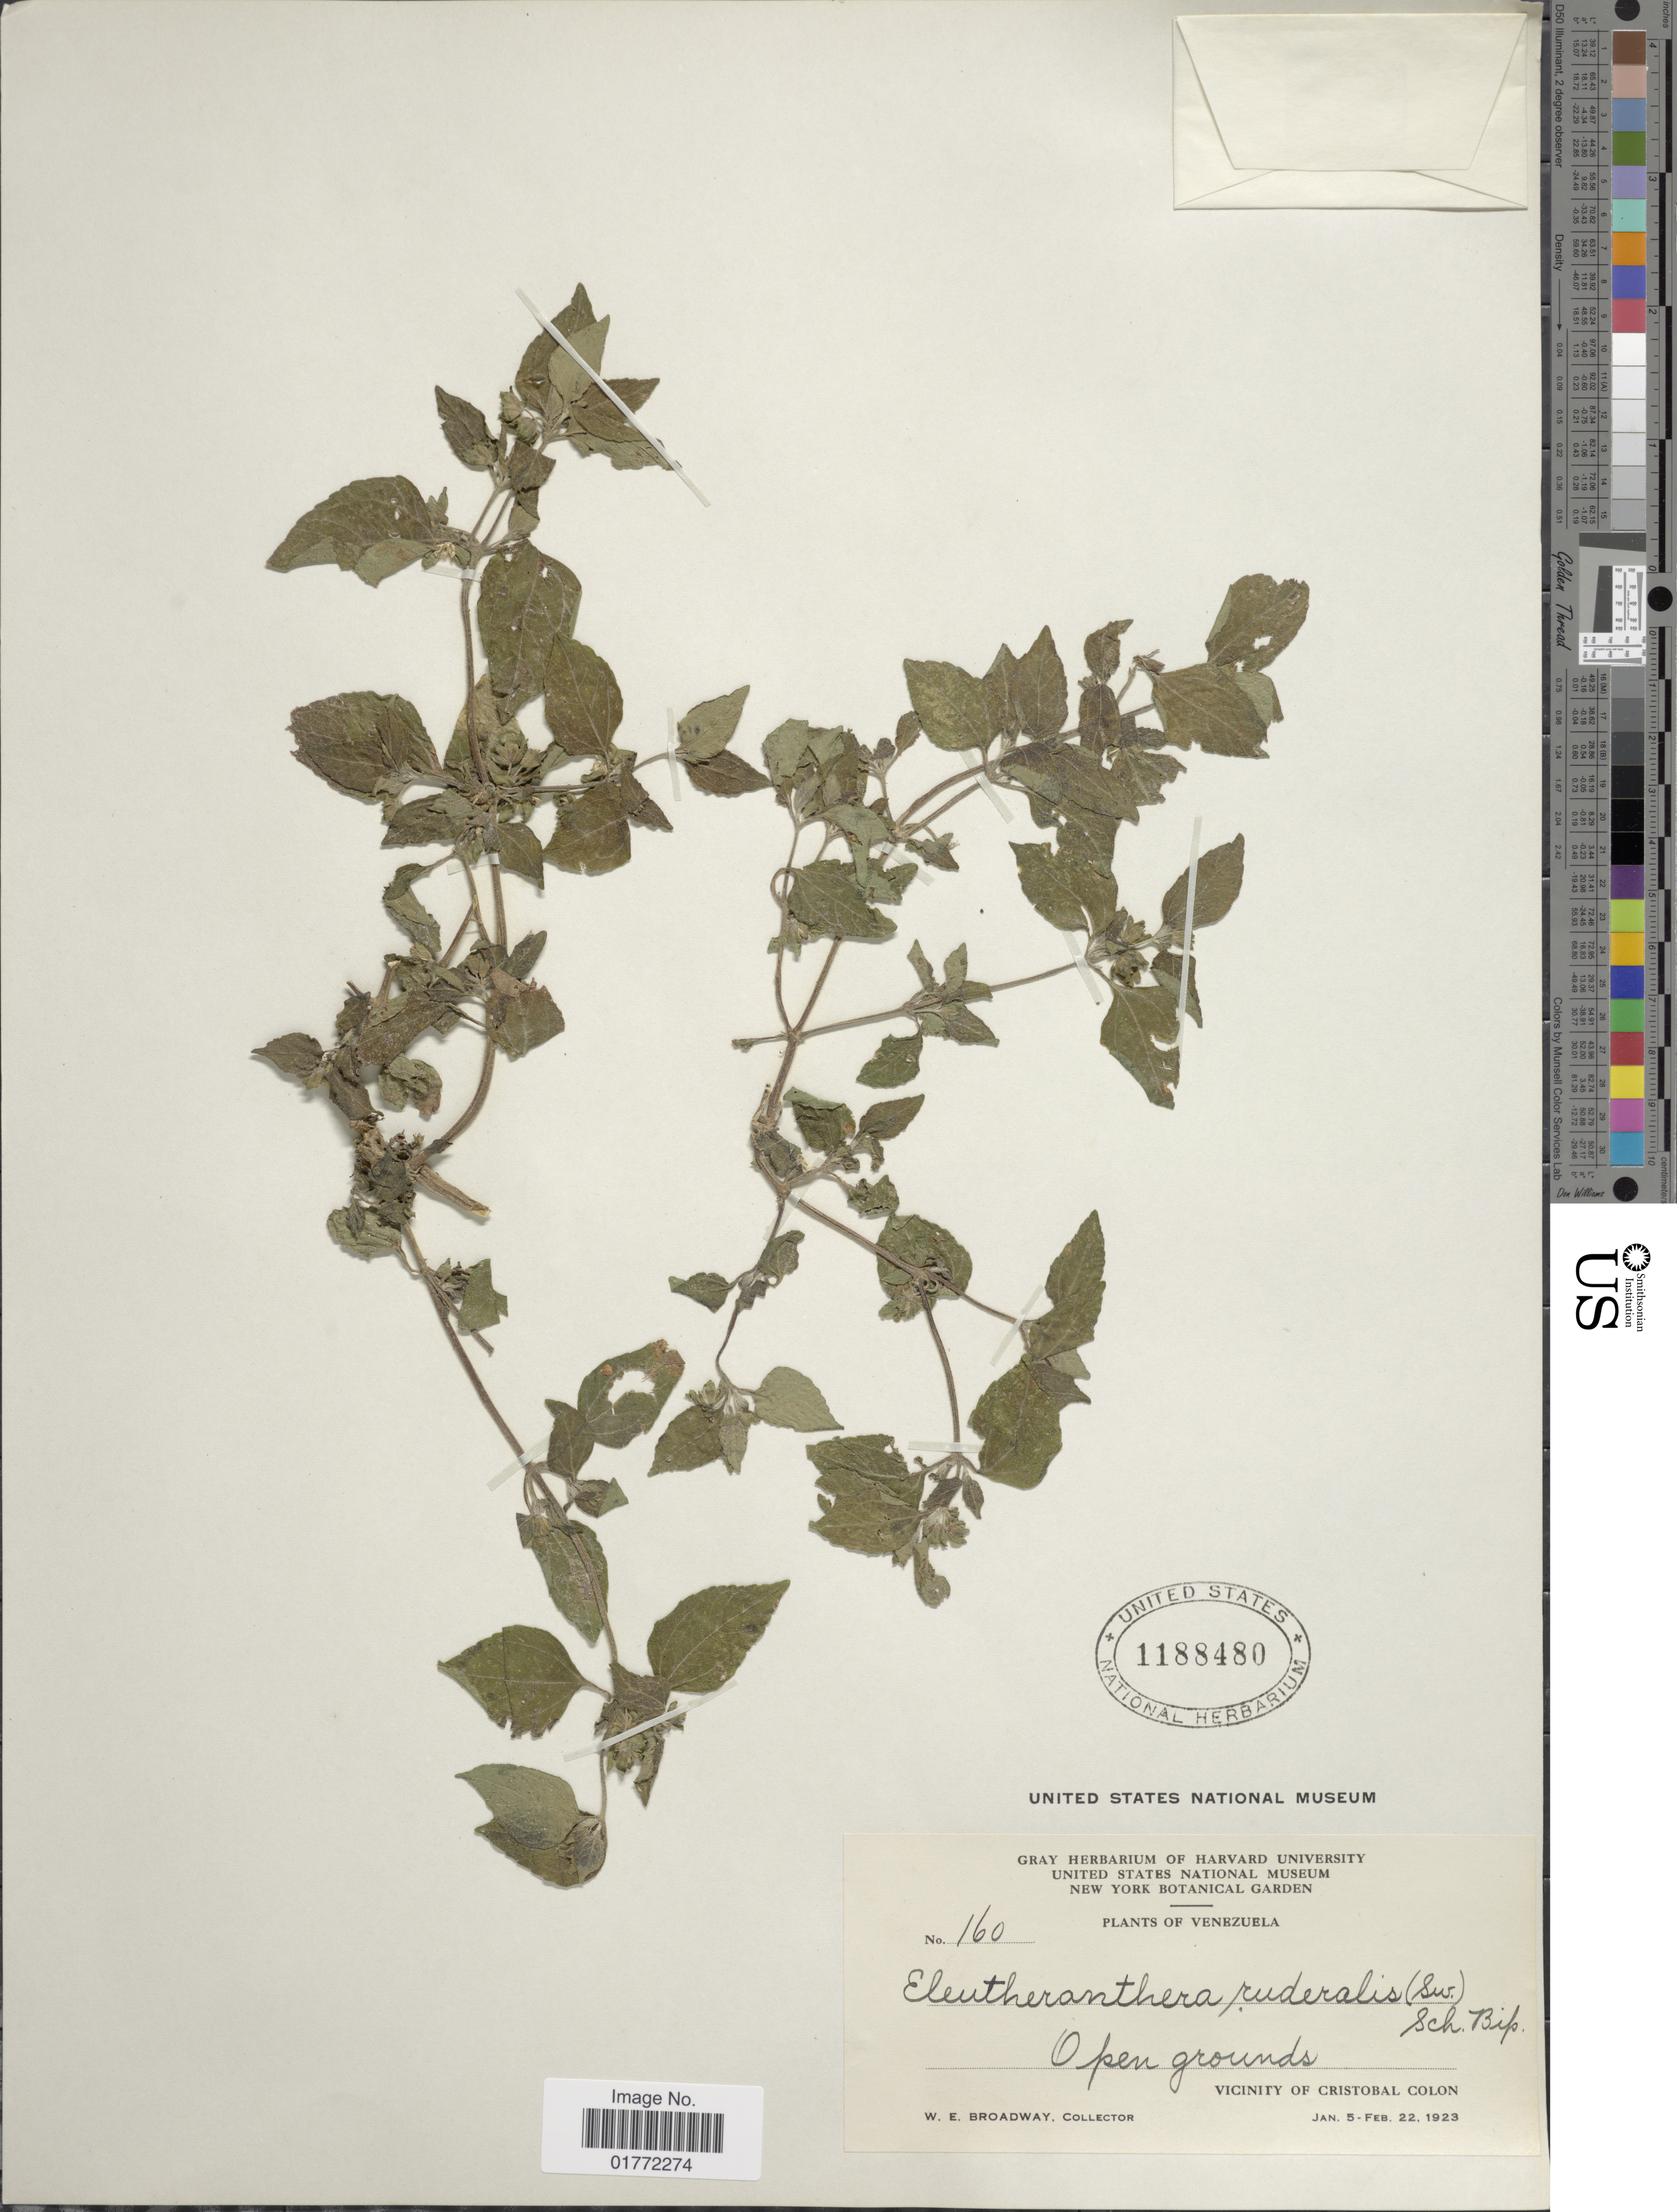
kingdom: Plantae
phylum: Tracheophyta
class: Magnoliopsida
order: Asterales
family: Asteraceae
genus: Eleutheranthera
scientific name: Eleutheranthera ruderalis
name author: (Sw.) Sch. Bip.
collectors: W. E. Broadway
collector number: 160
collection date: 1923-01-05/1923-02-22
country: Venezuela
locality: Vicinity of Cristobol Colon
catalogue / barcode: US 1188480